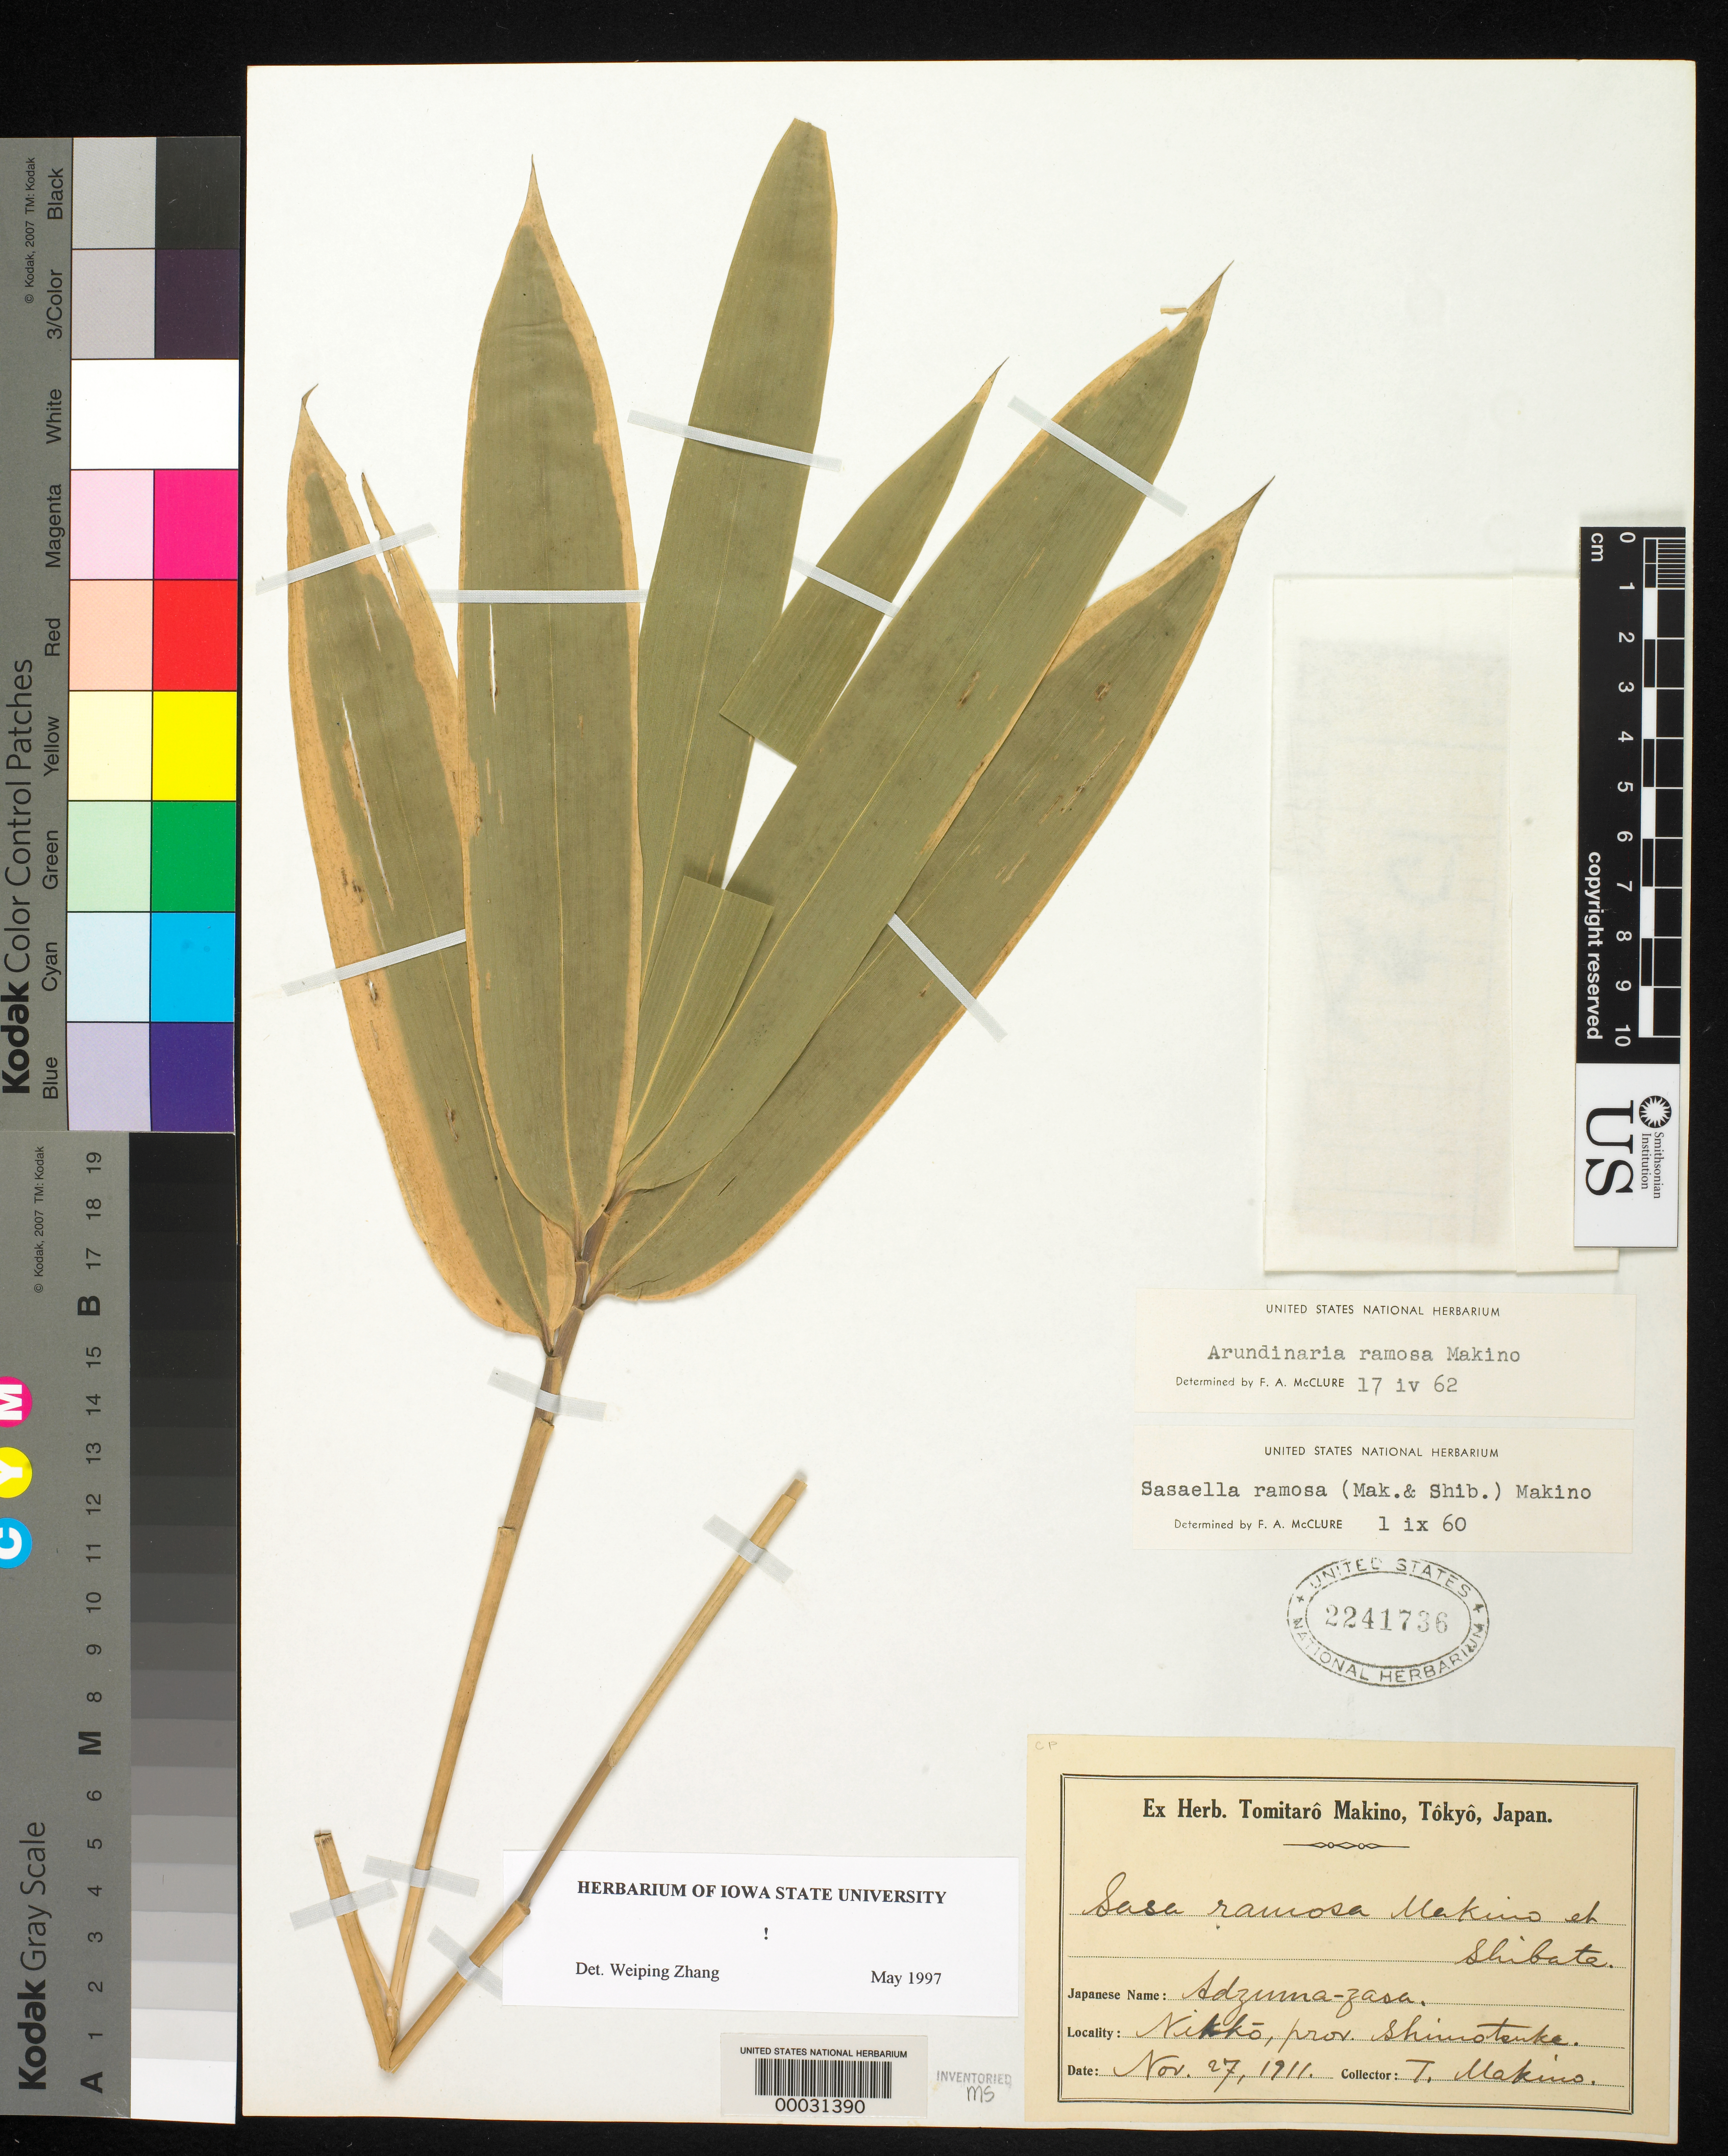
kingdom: Plantae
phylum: Tracheophyta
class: Liliopsida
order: Poales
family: Poaceae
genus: Sasaella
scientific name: Sasaella ramosa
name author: (Makino) Makino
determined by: Poaceae Reorganization Project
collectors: T. Makino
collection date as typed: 27 Nov 1911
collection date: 1911-11-27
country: Japan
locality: Shimotsuke, nikko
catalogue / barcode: US 2241736